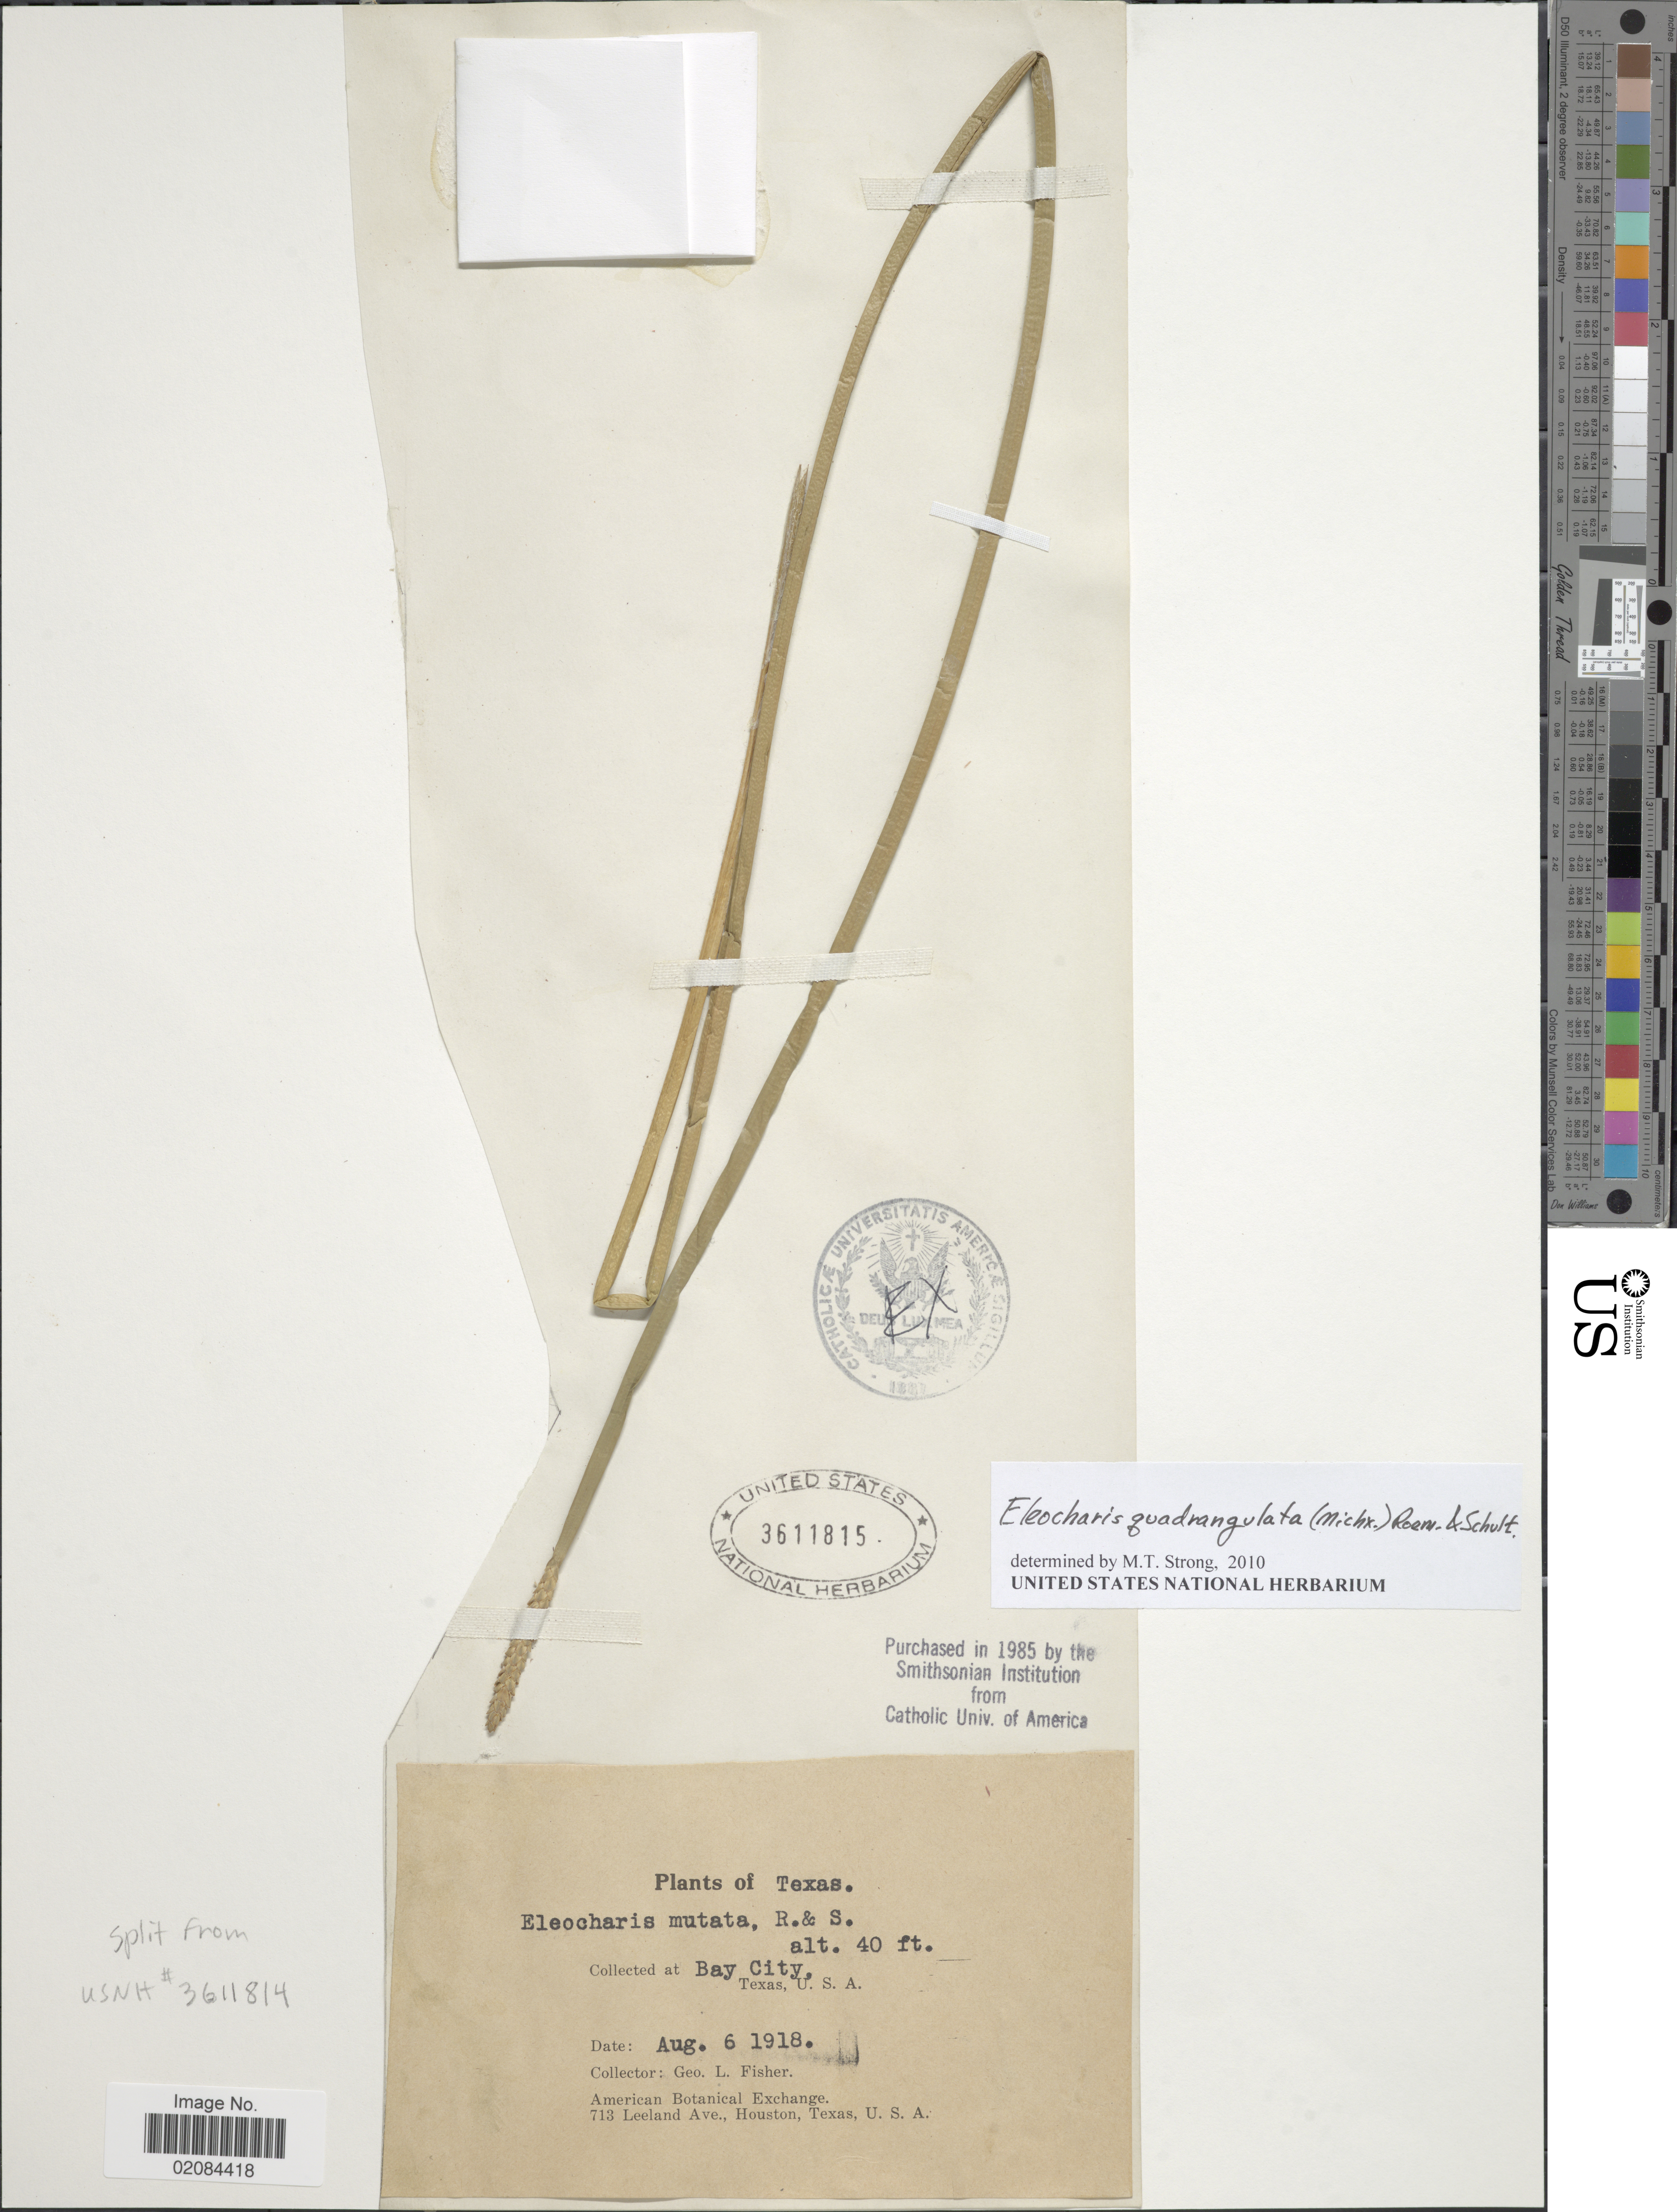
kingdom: Plantae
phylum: Tracheophyta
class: Liliopsida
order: Poales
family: Cyperaceae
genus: Eleocharis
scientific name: Eleocharis quadrangulata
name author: (Michx.) Roem. & Schult.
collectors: G. L. Fisher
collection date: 1918-08-06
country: United States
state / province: Texas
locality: Bay City, Texas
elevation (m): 12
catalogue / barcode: US 3611815